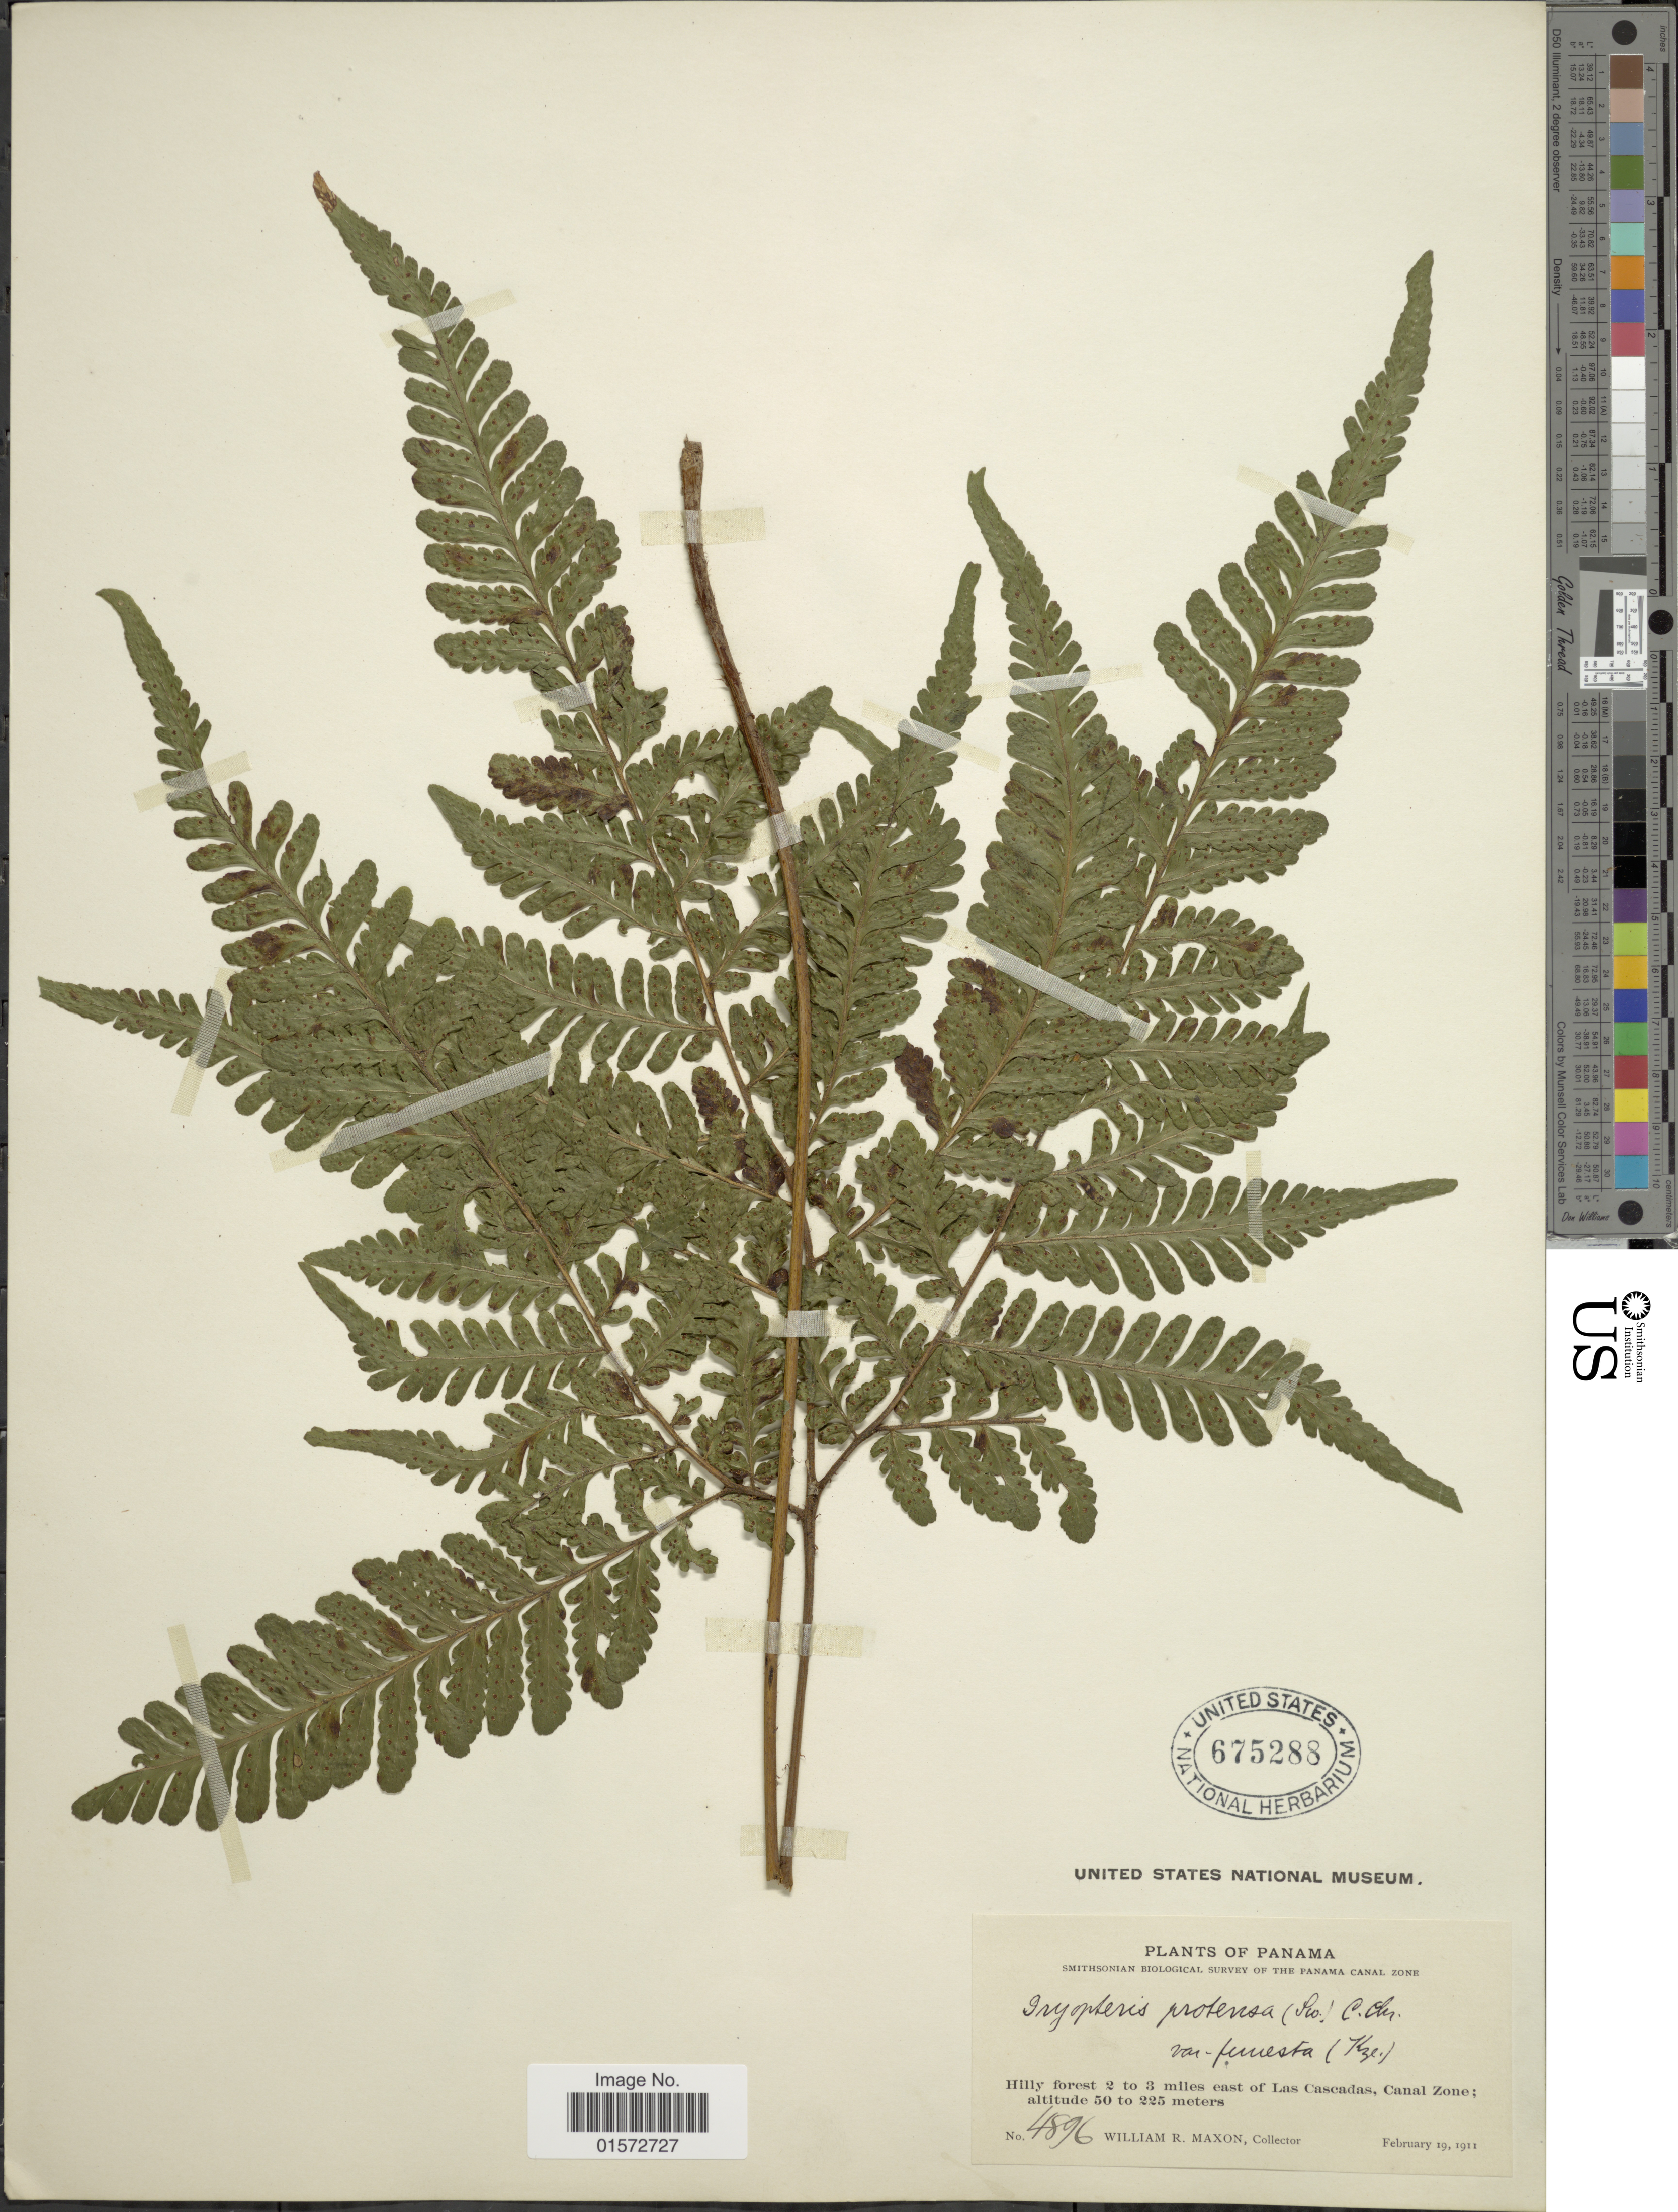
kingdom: Plantae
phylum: Tracheophyta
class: Polypodiopsida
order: Polypodiales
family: Tectariaceae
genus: Triplophyllum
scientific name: Triplophyllum funestum var. funestum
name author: (Kunze) Holttum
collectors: W. R. Maxon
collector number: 4896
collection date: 1911-02-19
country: Panama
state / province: Colón / Panamá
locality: Hilly forest 2 to 3 miles east of Las Cascadas, Canal Zone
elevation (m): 50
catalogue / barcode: US 675288